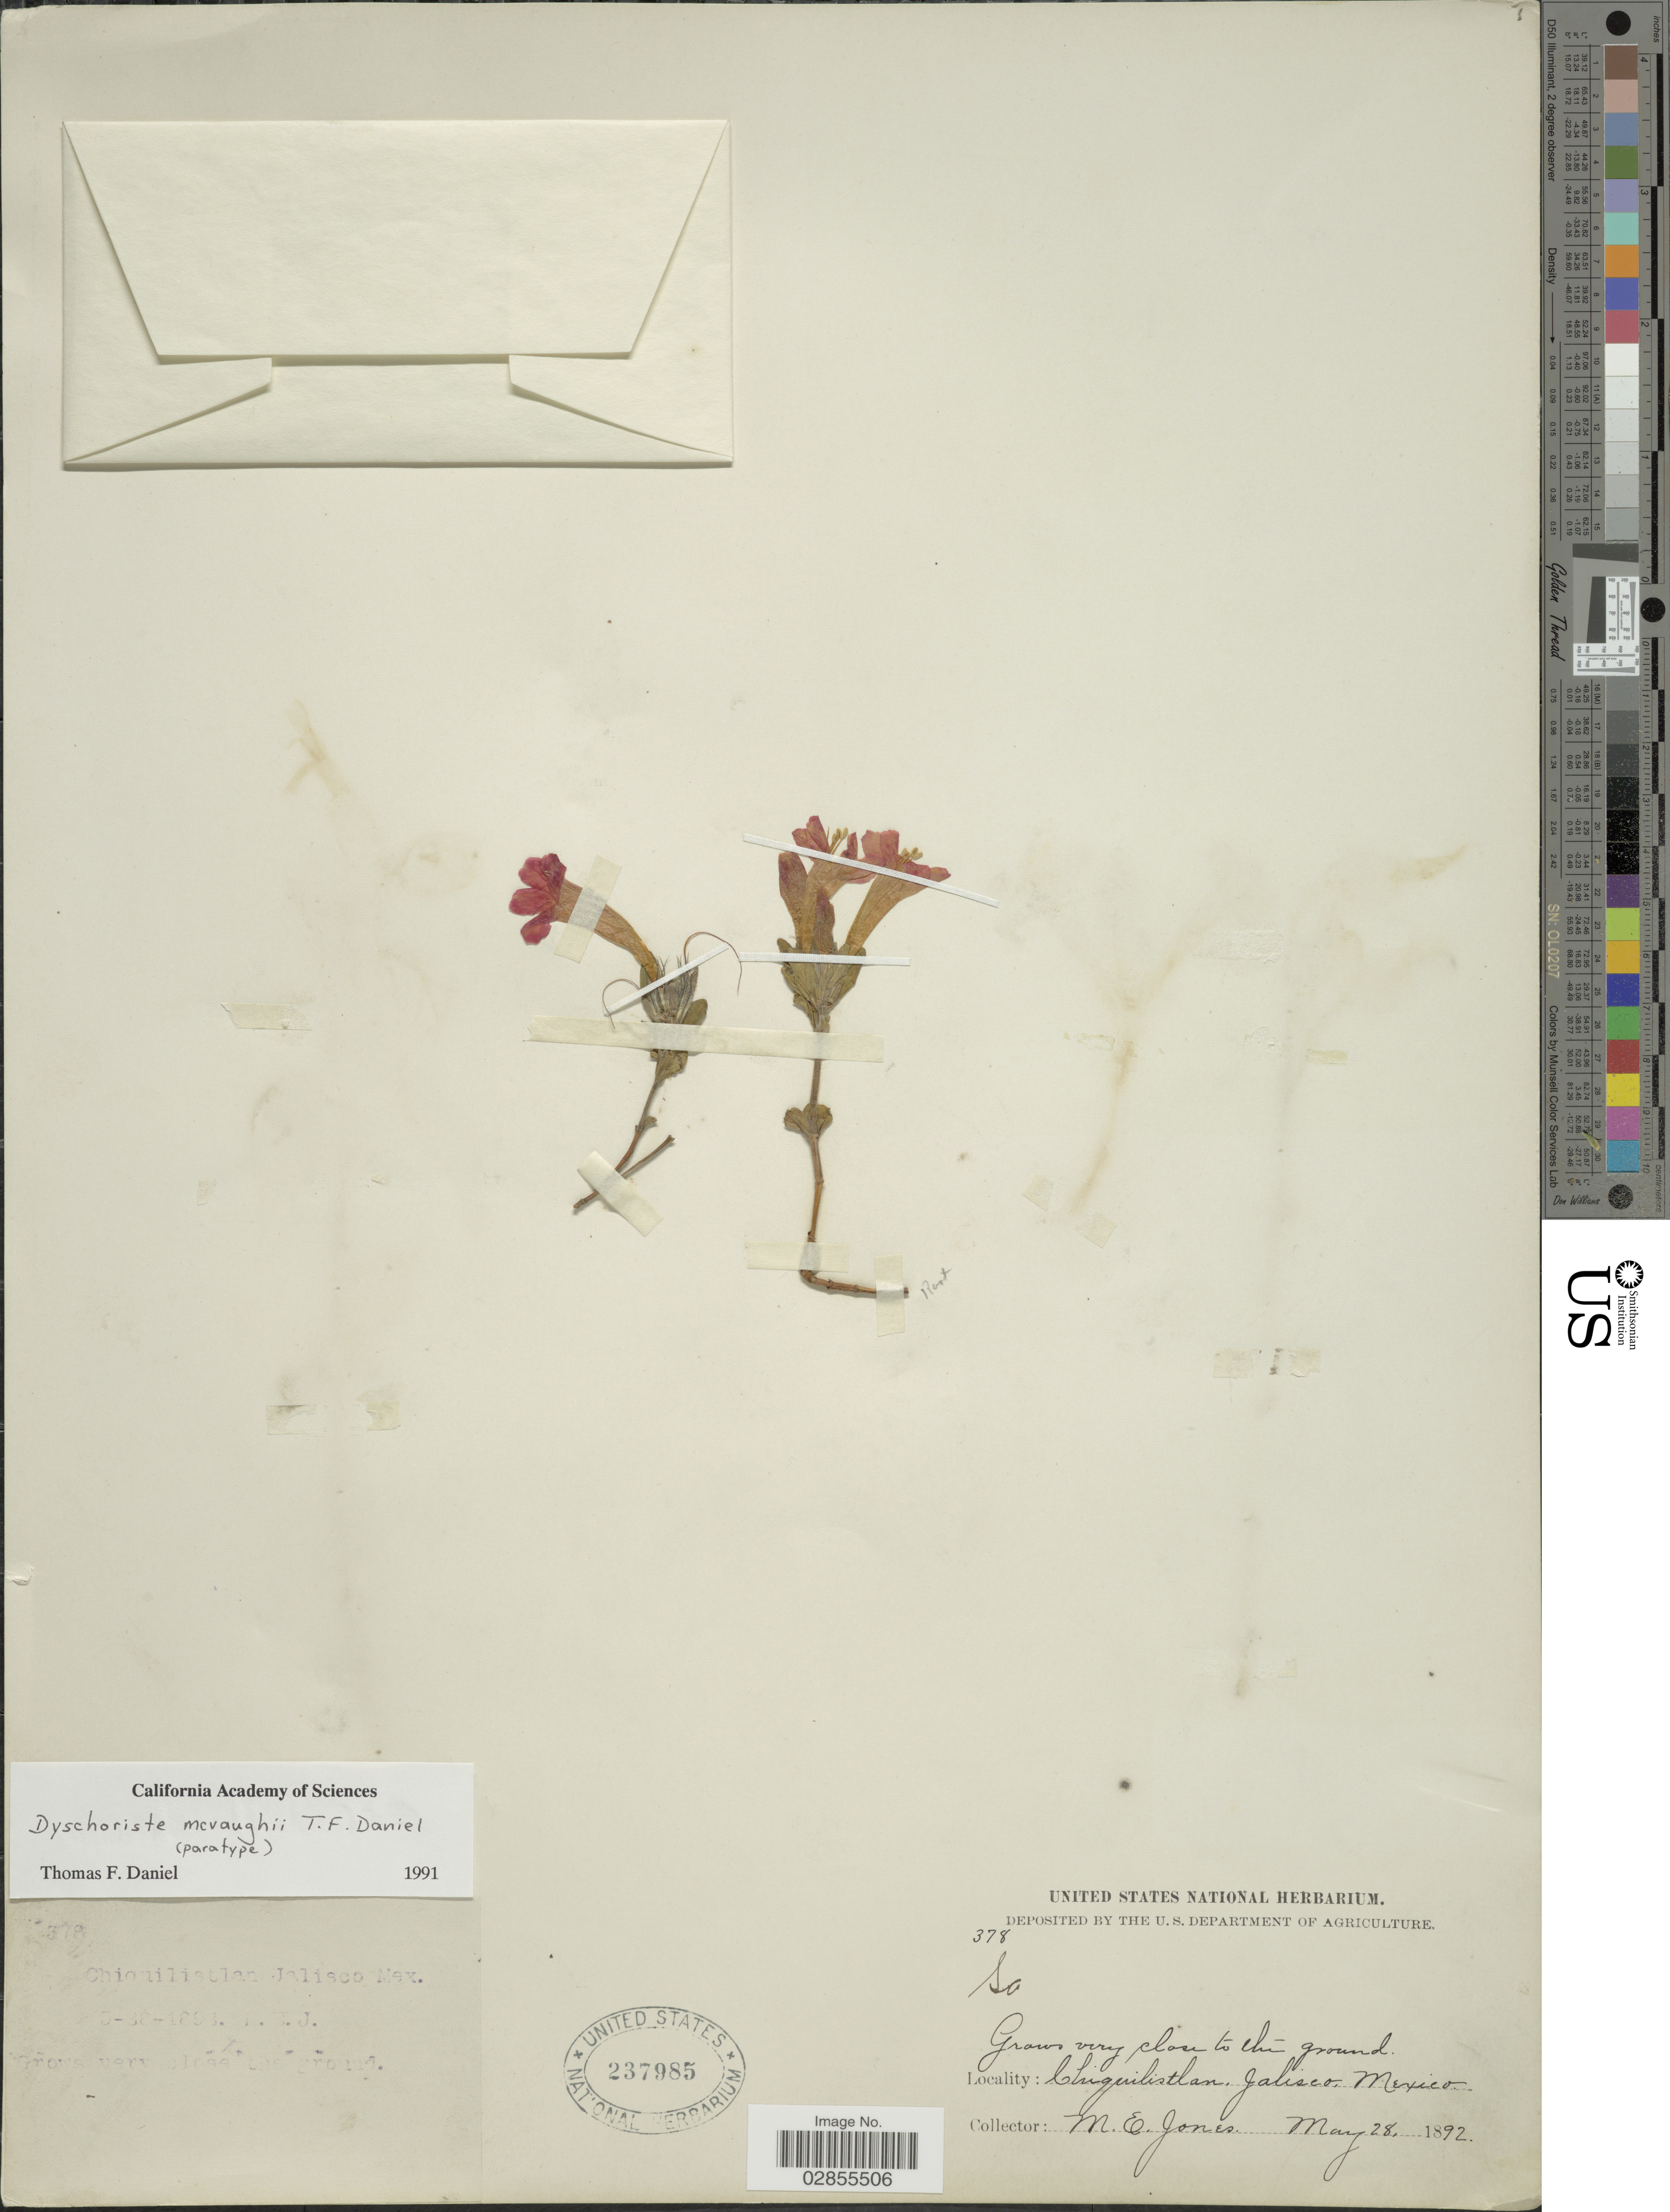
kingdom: Plantae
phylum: Tracheophyta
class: Magnoliopsida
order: Lamiales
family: Acanthaceae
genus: Dyschoriste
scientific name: Dyschoriste mcvaughii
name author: T.F. Daniel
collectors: M. E. Jones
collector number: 378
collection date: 1892-05-28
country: Mexico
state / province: Jalisco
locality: Chiquilistlan.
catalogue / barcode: US 237985